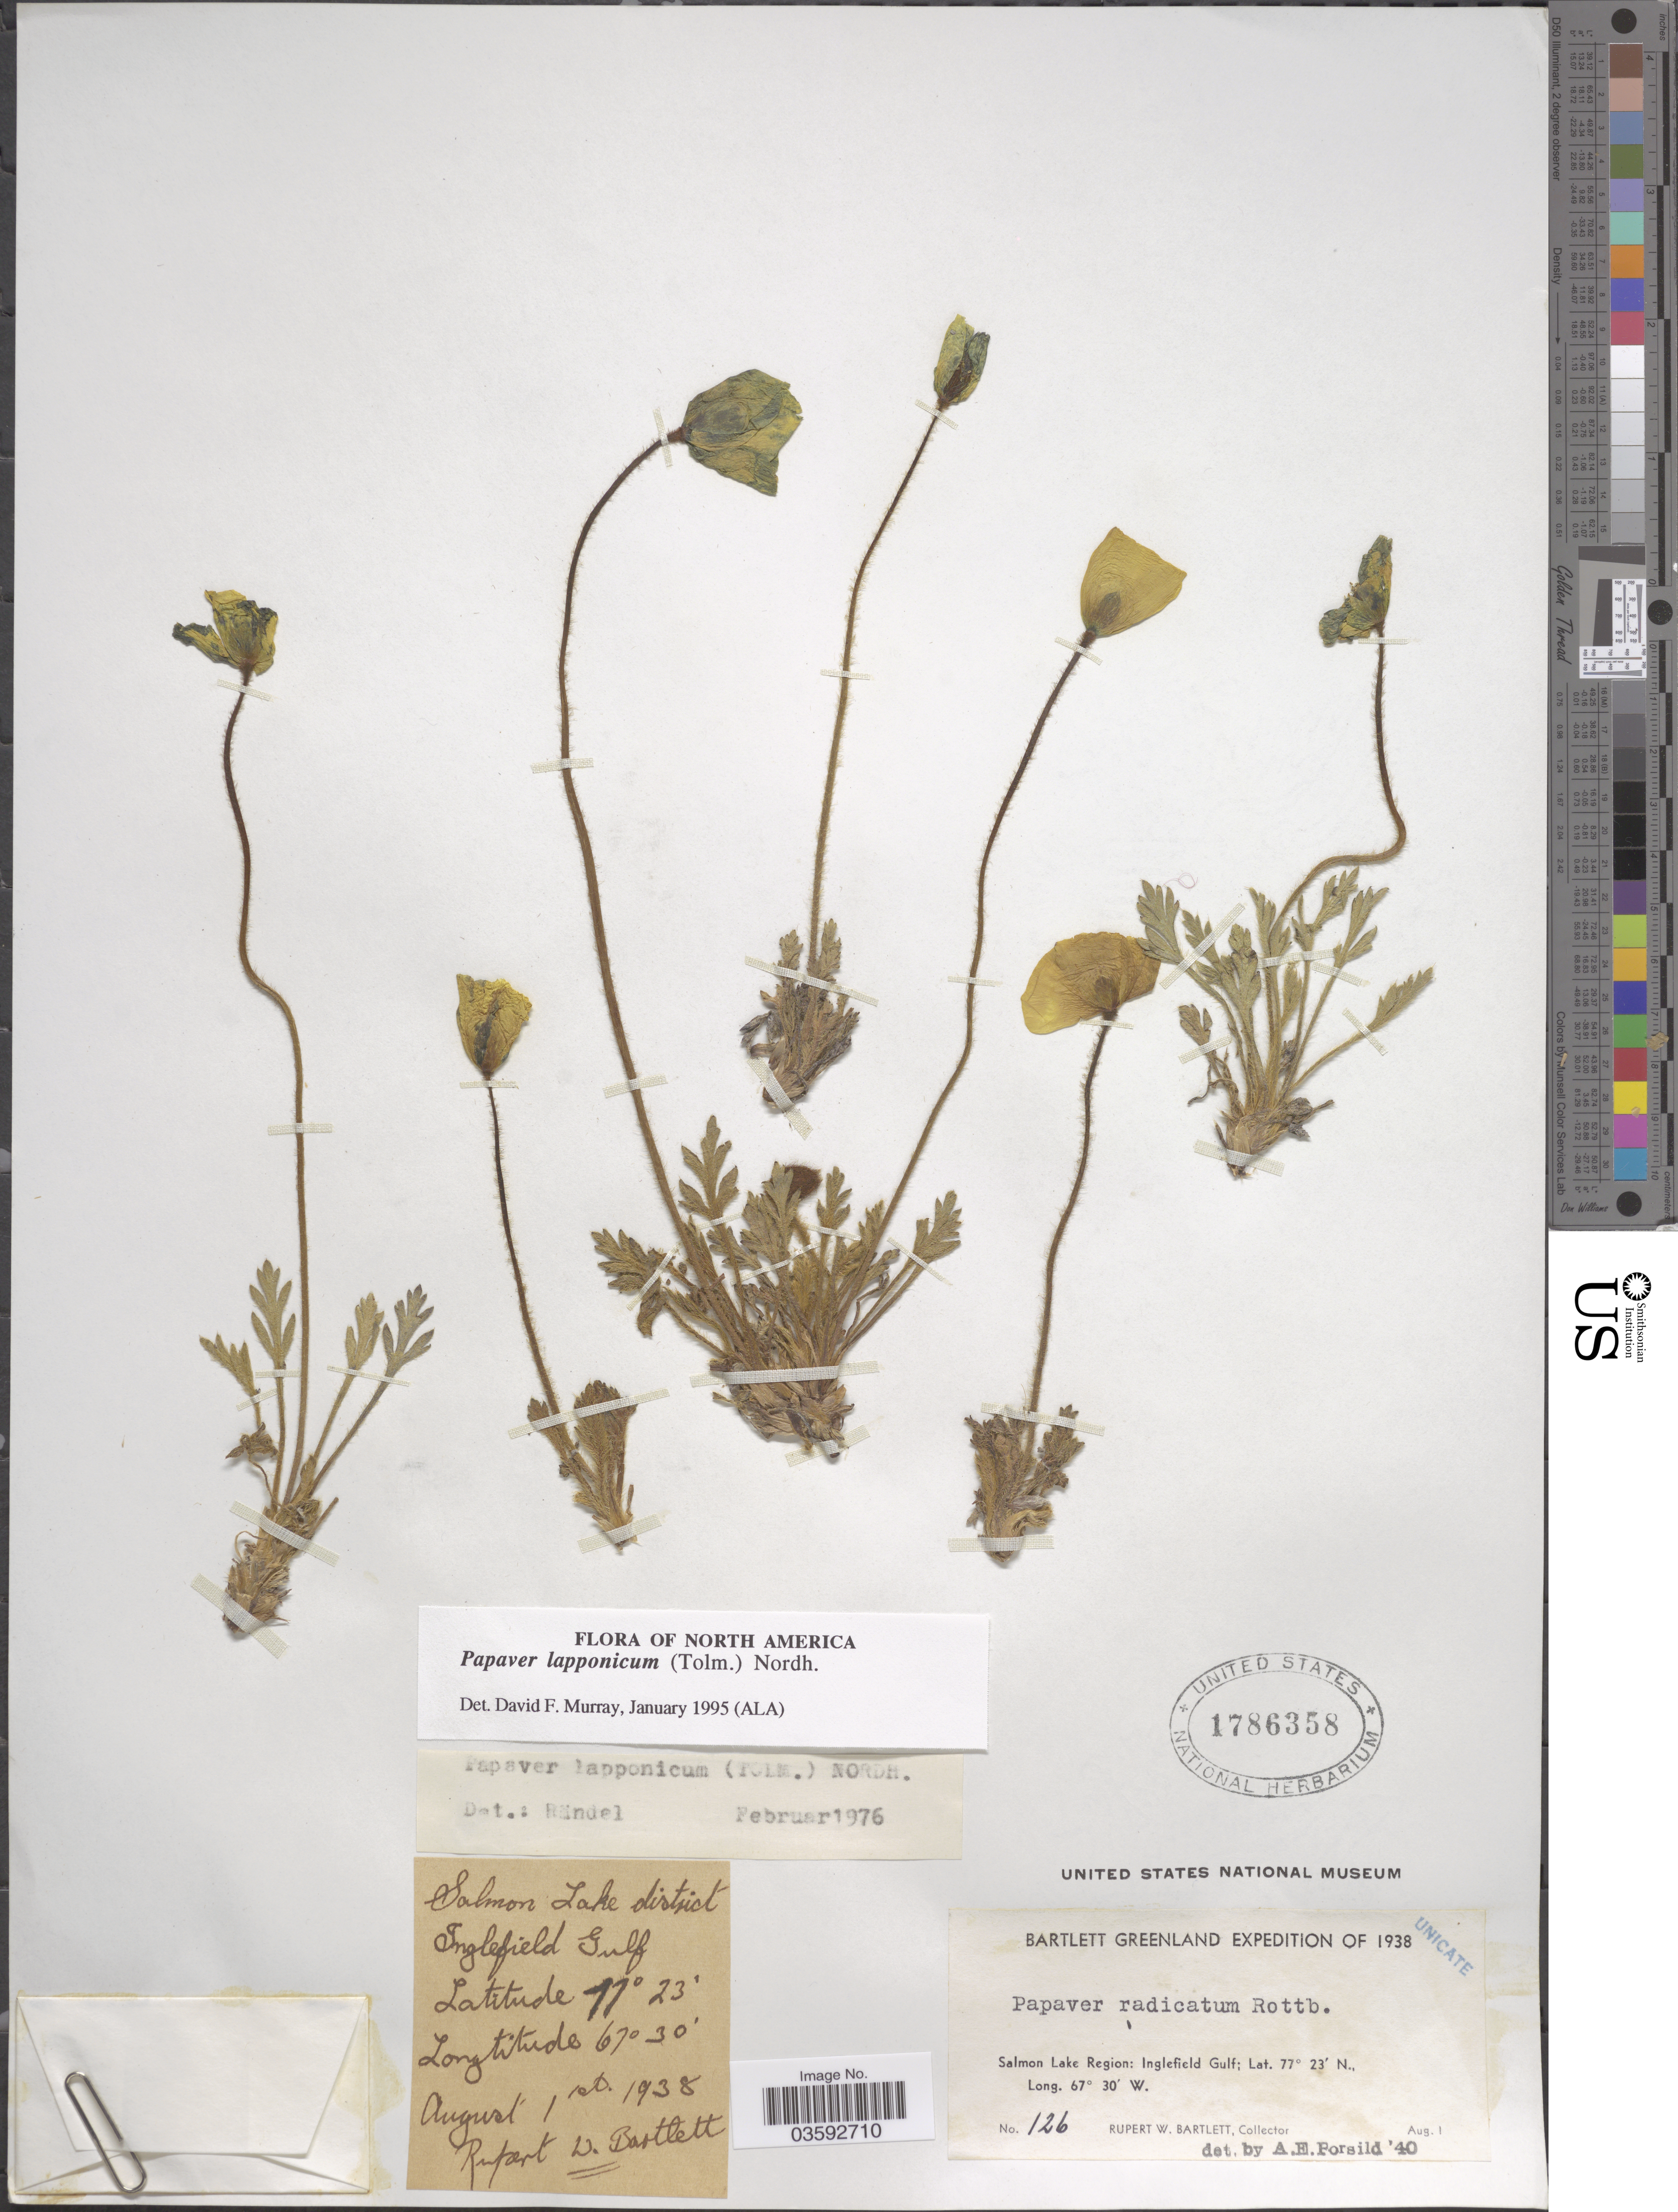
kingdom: Plantae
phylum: Tracheophyta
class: Magnoliopsida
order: Ranunculales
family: Papaveraceae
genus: Papaver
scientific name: Papaver lapponicum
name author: (Tolm.) Nordh.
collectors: R. W. Bartlett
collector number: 126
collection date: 1938-08-01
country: Greenland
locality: Salmon Lake Region: Inglefield Gulf. Salmon Lake district.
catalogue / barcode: US 1786358